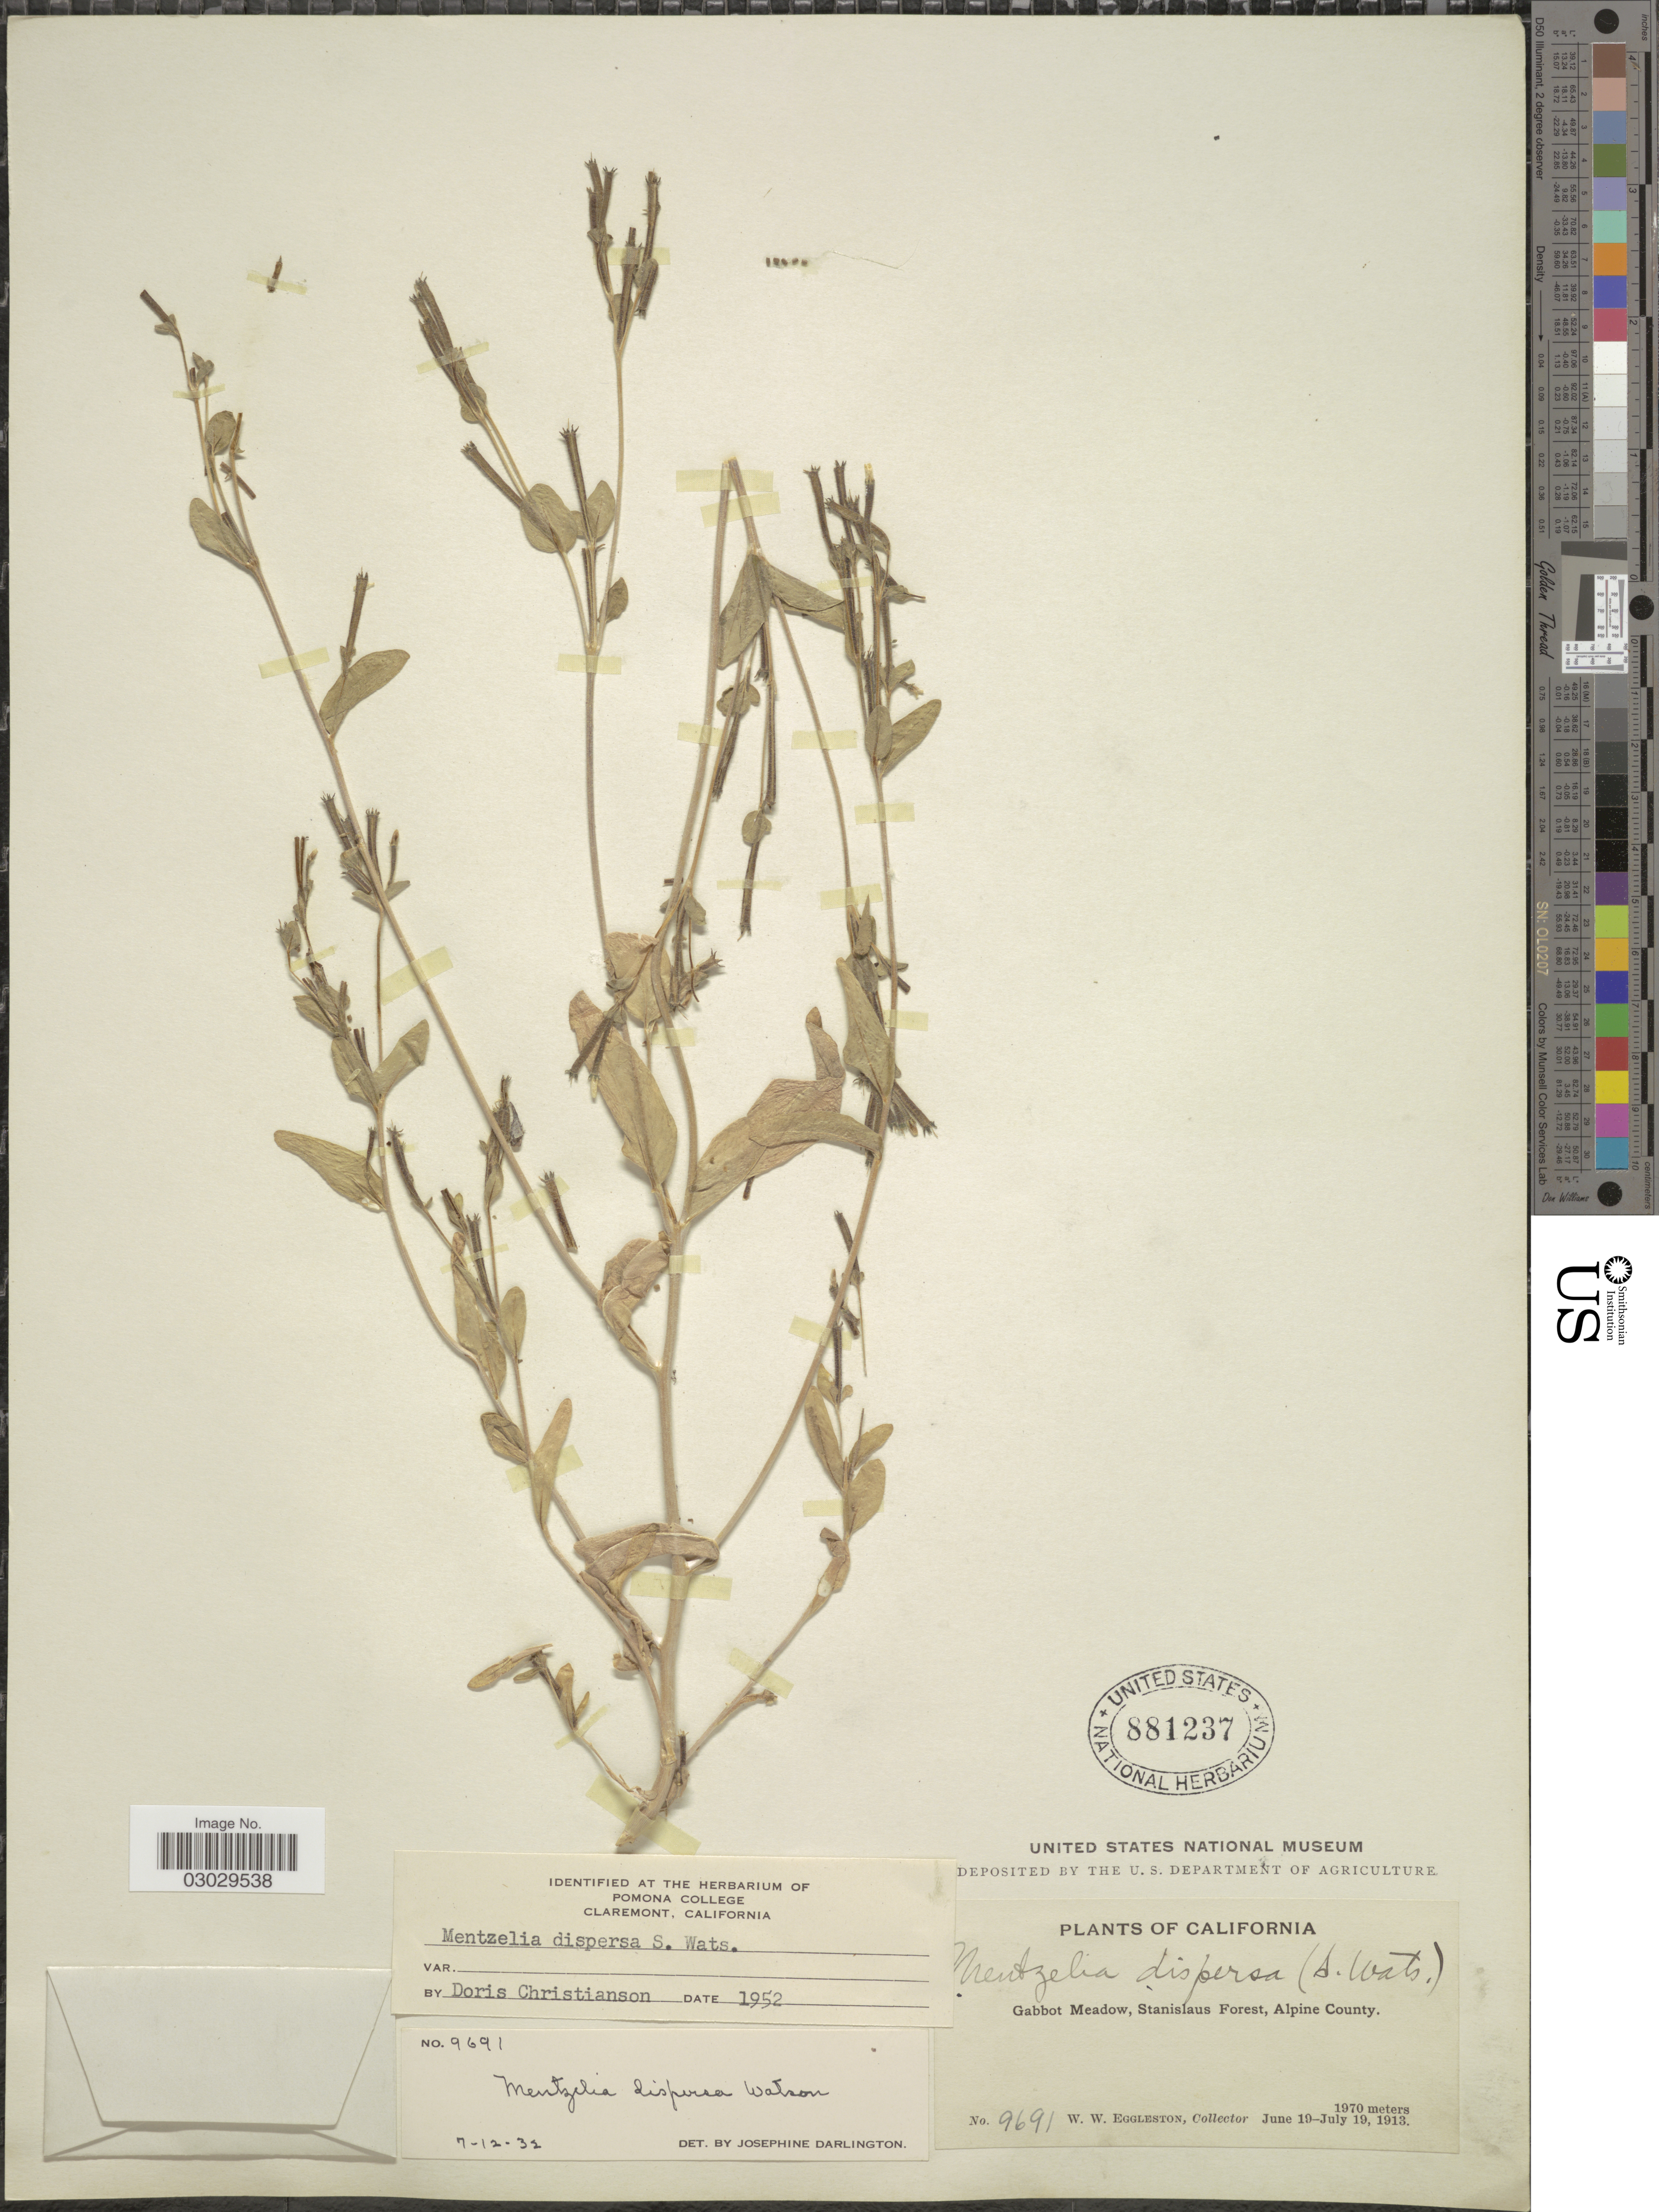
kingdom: Plantae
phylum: Tracheophyta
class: Magnoliopsida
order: Cornales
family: Loasaceae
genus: Mentzelia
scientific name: Mentzelia dispersa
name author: S. Watson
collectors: W. W. Eggleston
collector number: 9691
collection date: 1913-06-19/1913-07-19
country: United States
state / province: California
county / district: Alpine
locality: Gabbot Meadow, Satanislaus Forest, Alpine County.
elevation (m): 1970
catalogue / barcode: US 881237